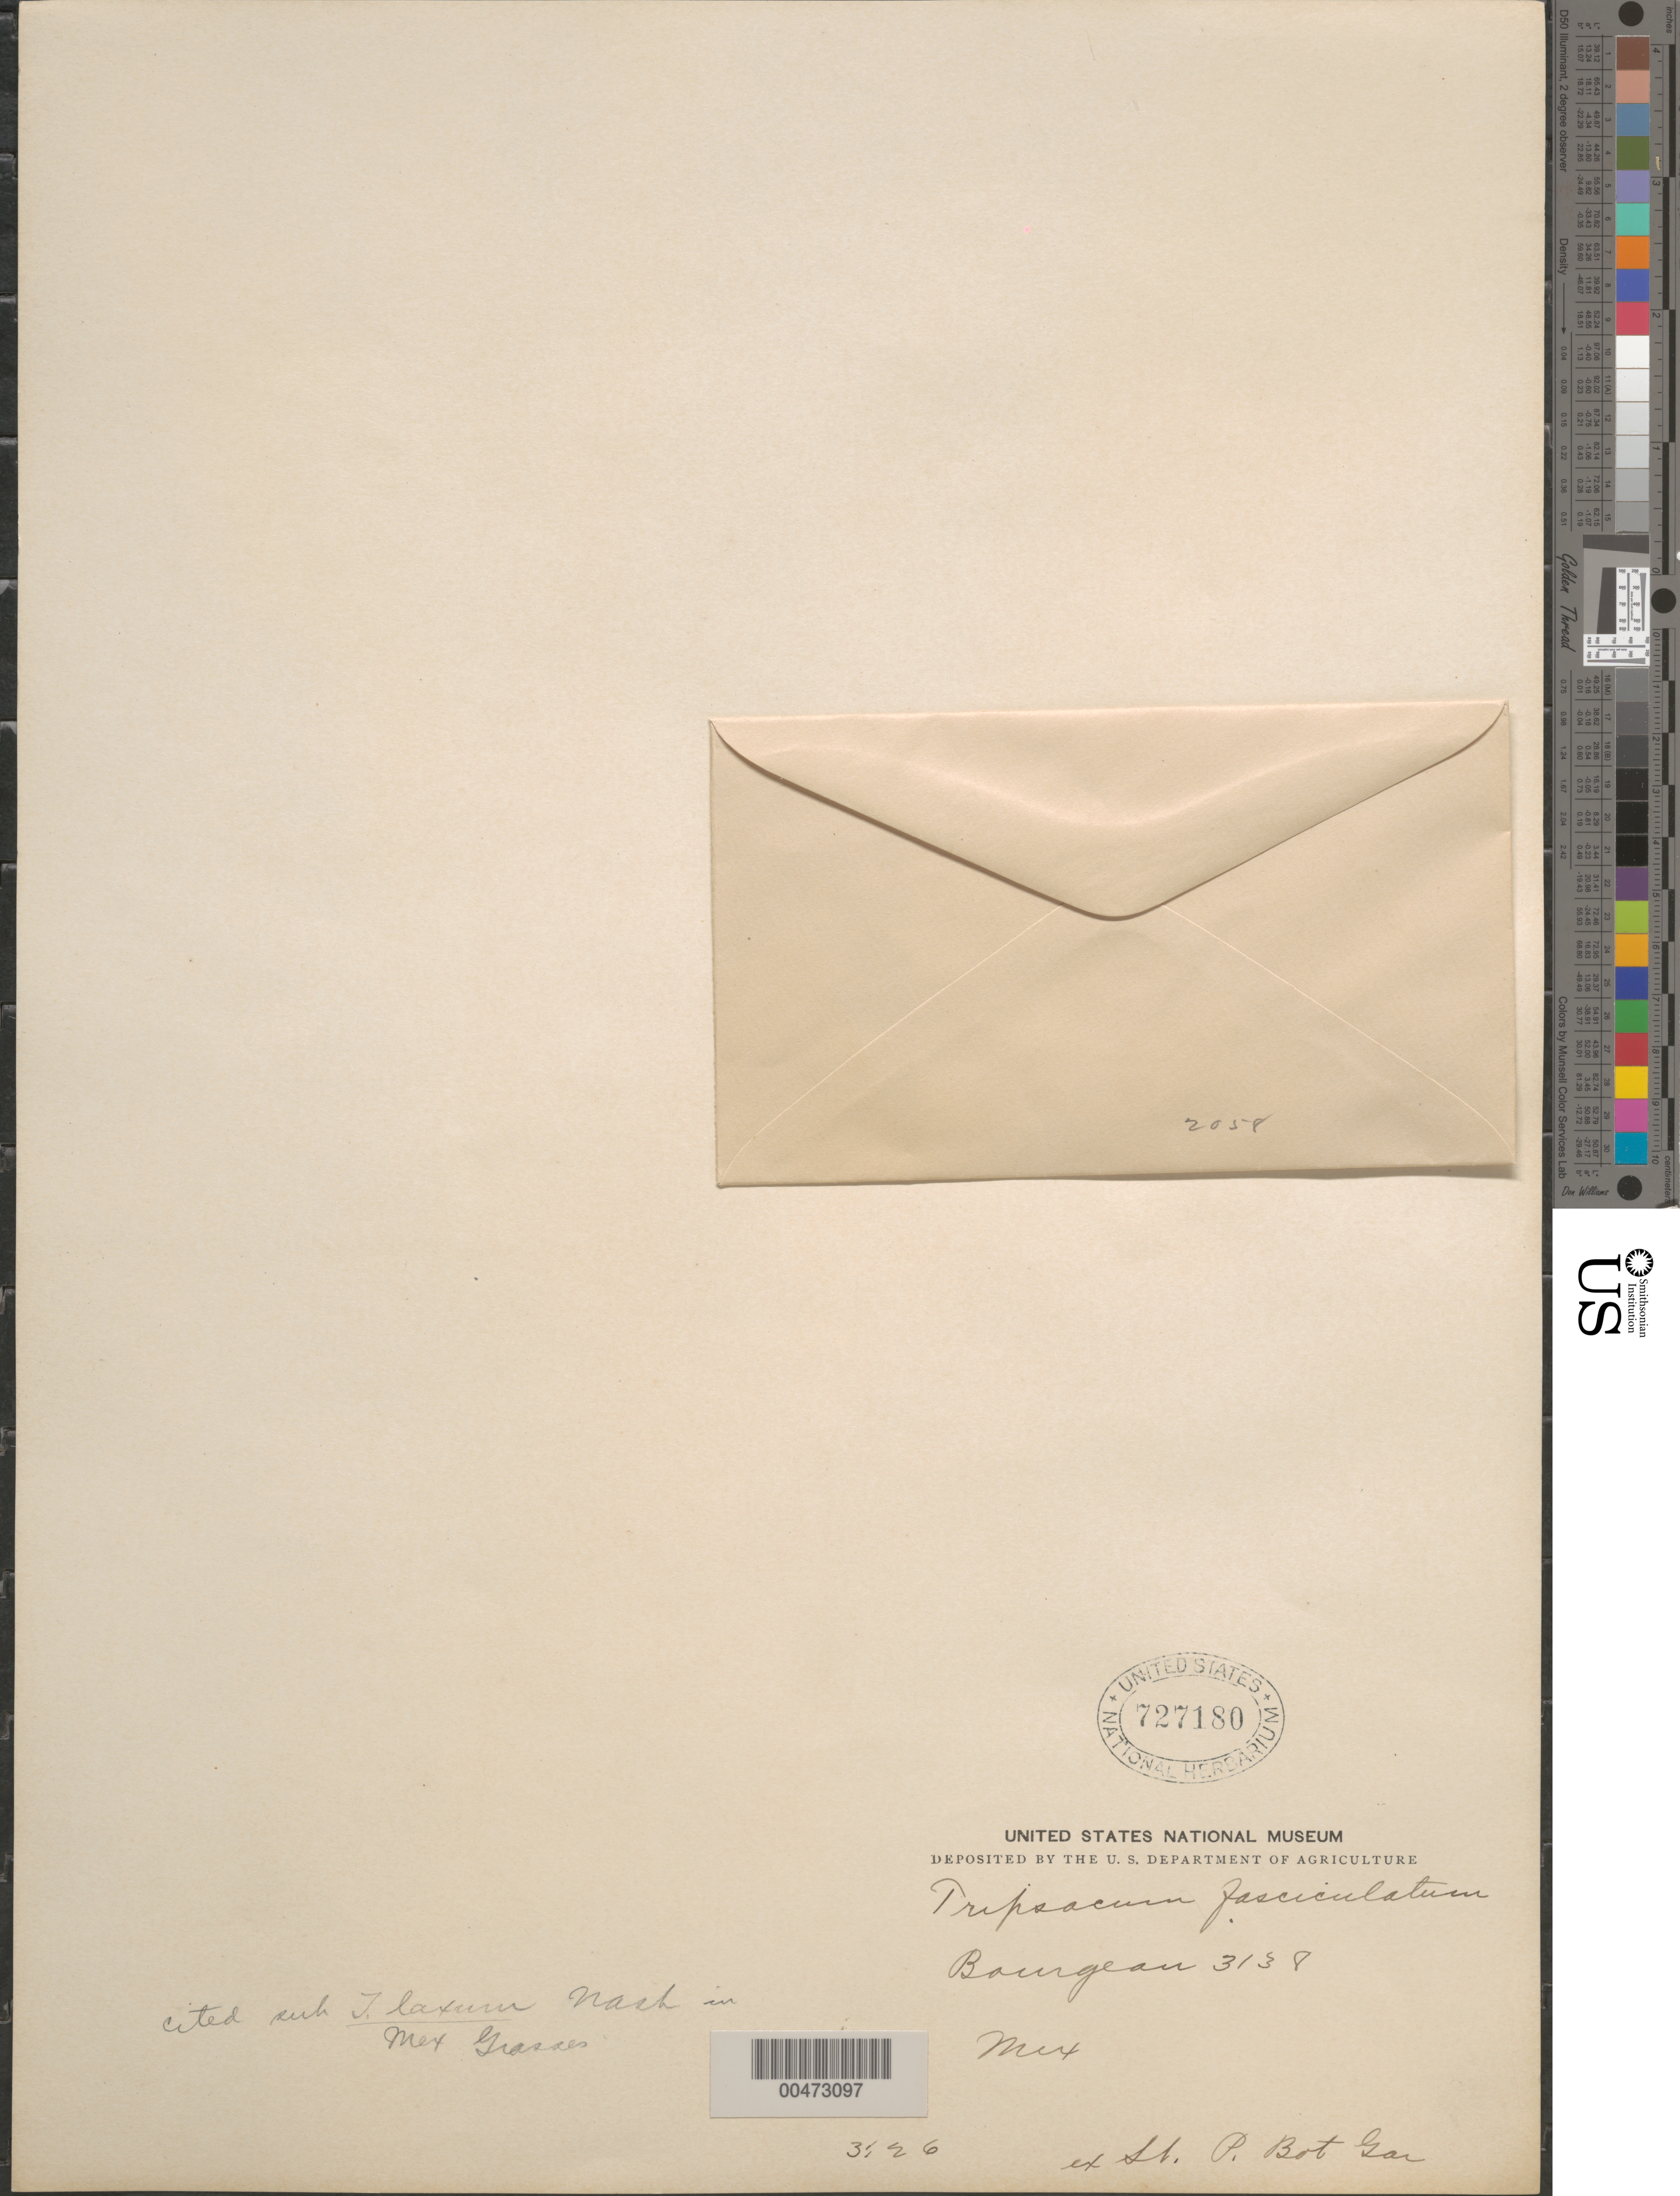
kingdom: Plantae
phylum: Tracheophyta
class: Liliopsida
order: Poales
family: Poaceae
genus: Tripsacum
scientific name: Tripsacum sp.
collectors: E. Bourgeau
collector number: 3138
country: Mexico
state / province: Jalisco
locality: San Ramon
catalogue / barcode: US 727180